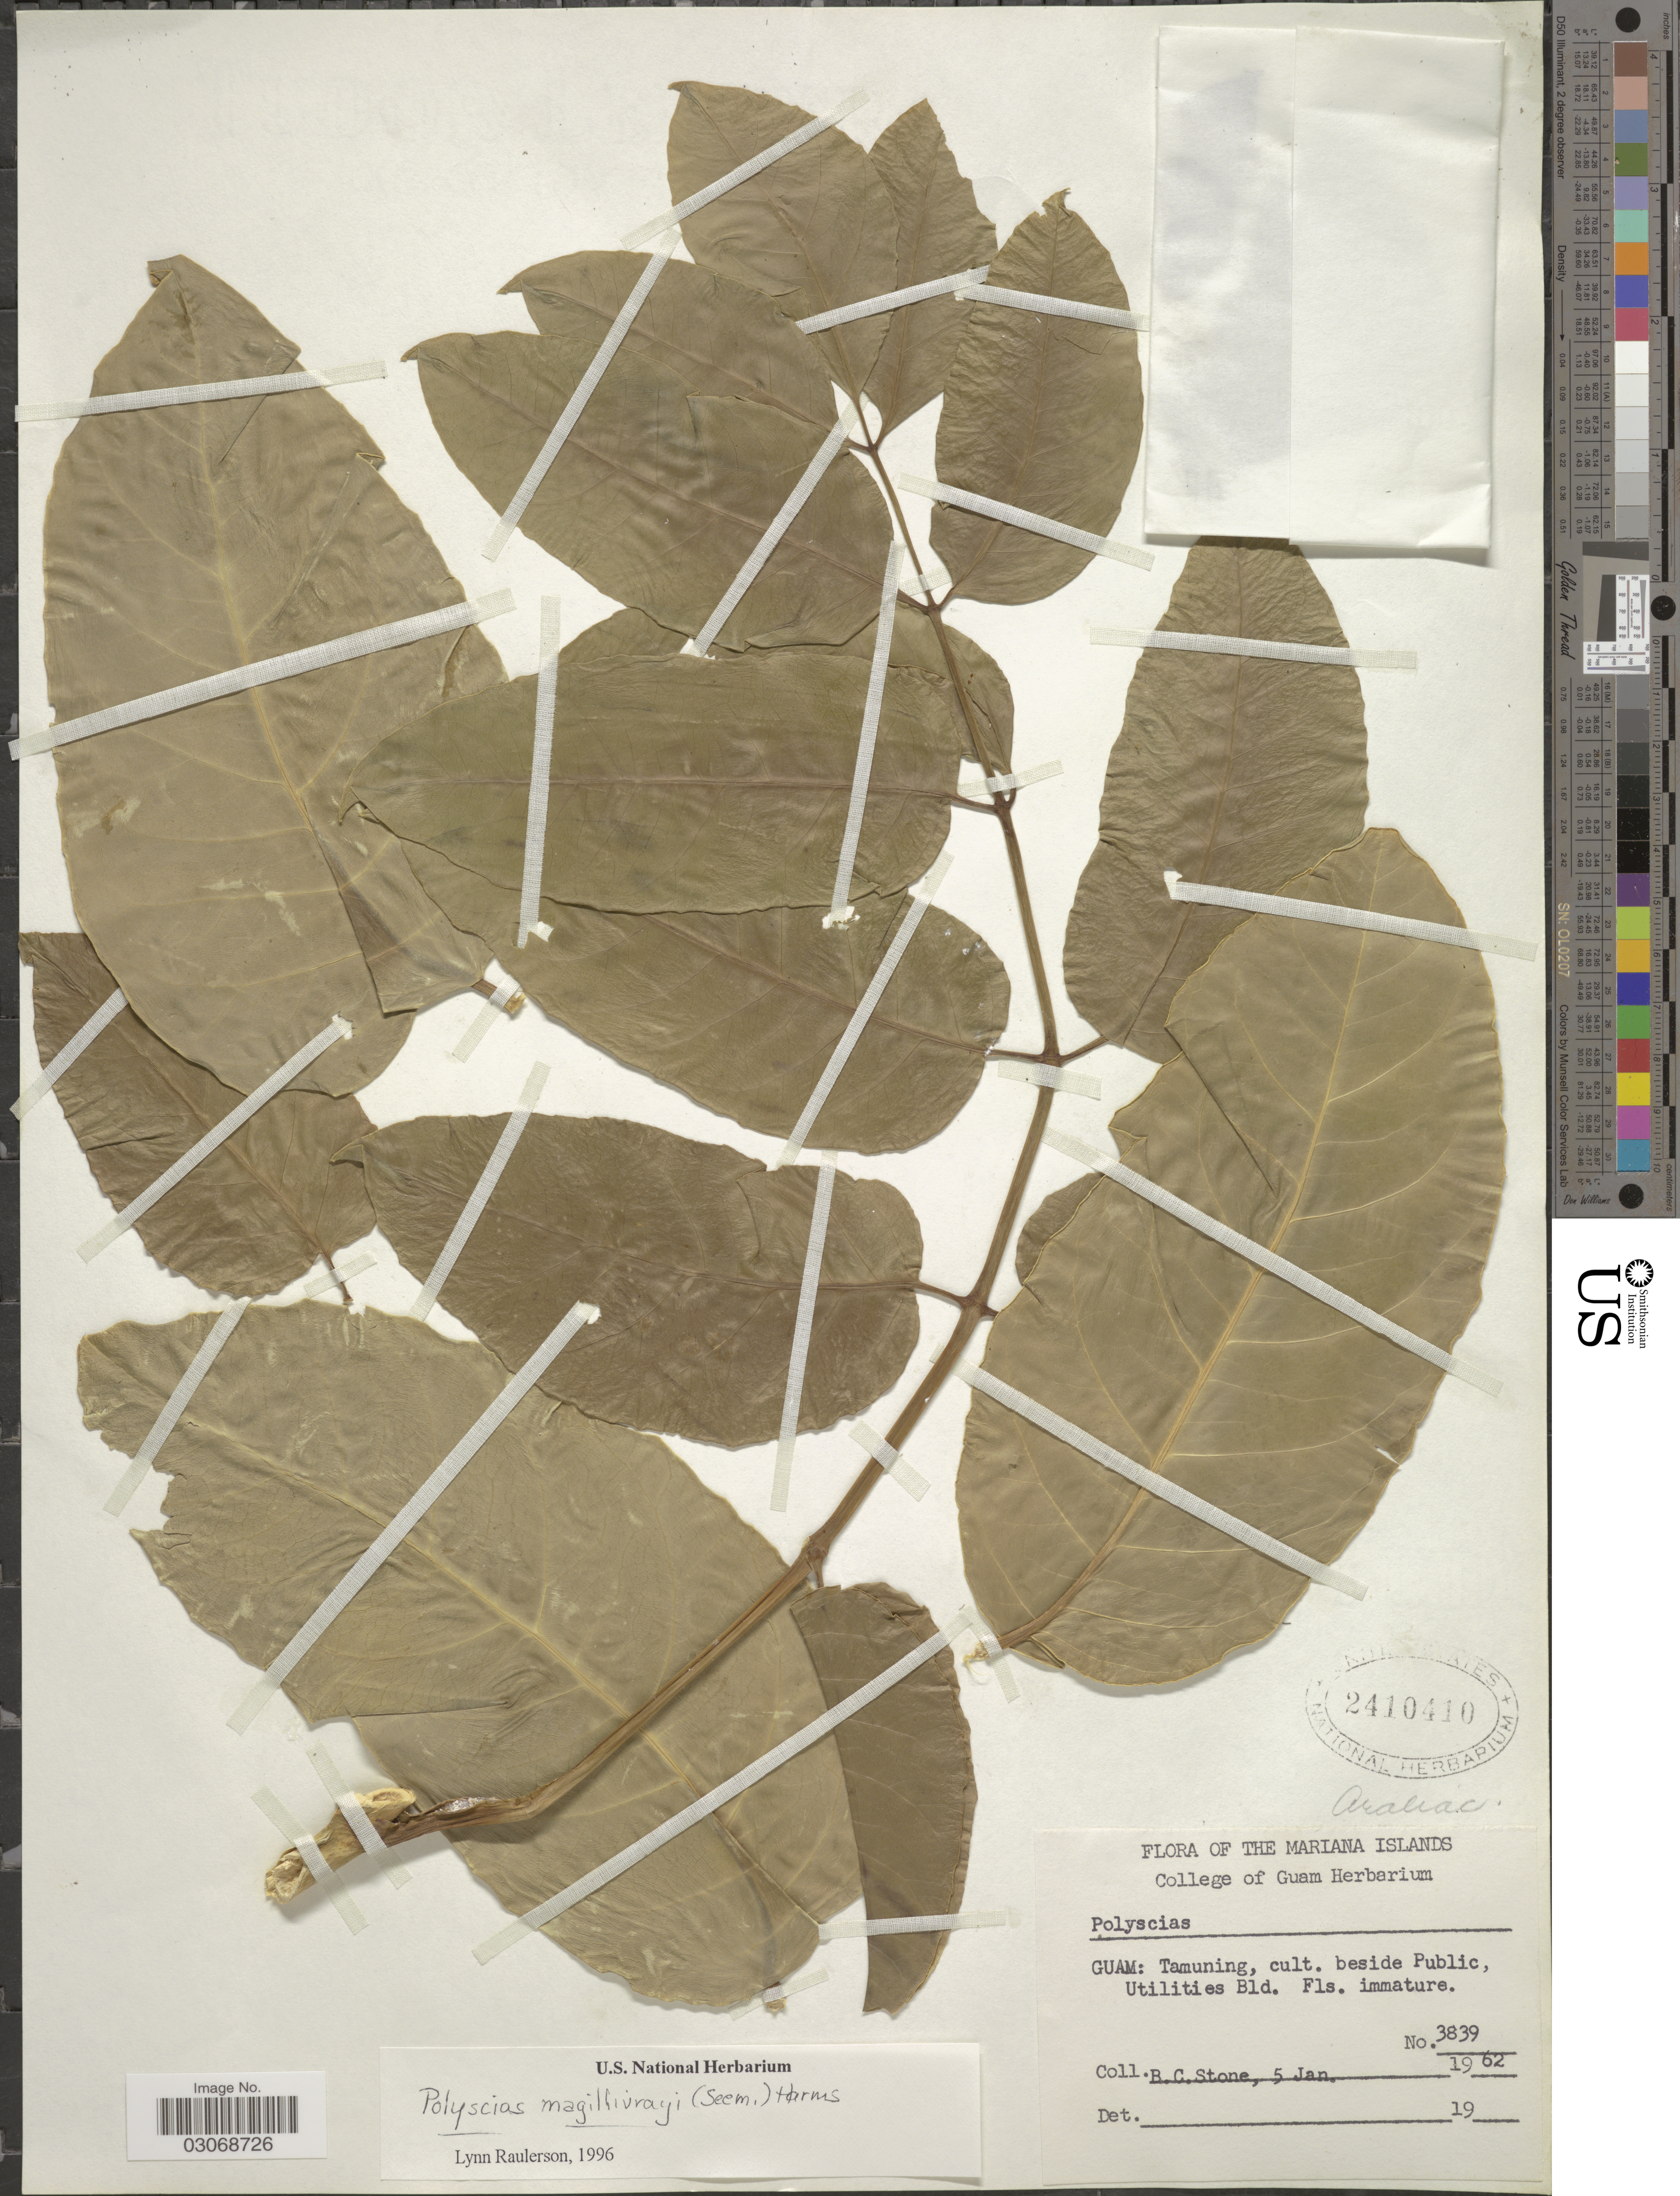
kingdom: Plantae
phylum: Tracheophyta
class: Magnoliopsida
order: Apiales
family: Araliaceae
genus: Polyscias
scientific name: Polyscias macgillivrayi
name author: Harms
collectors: B. C. Stone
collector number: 3839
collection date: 1962-01-05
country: Guam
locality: The Mariana Islands, Tamuning, cult. beside Public, Utilities Bld.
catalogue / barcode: US 2410410